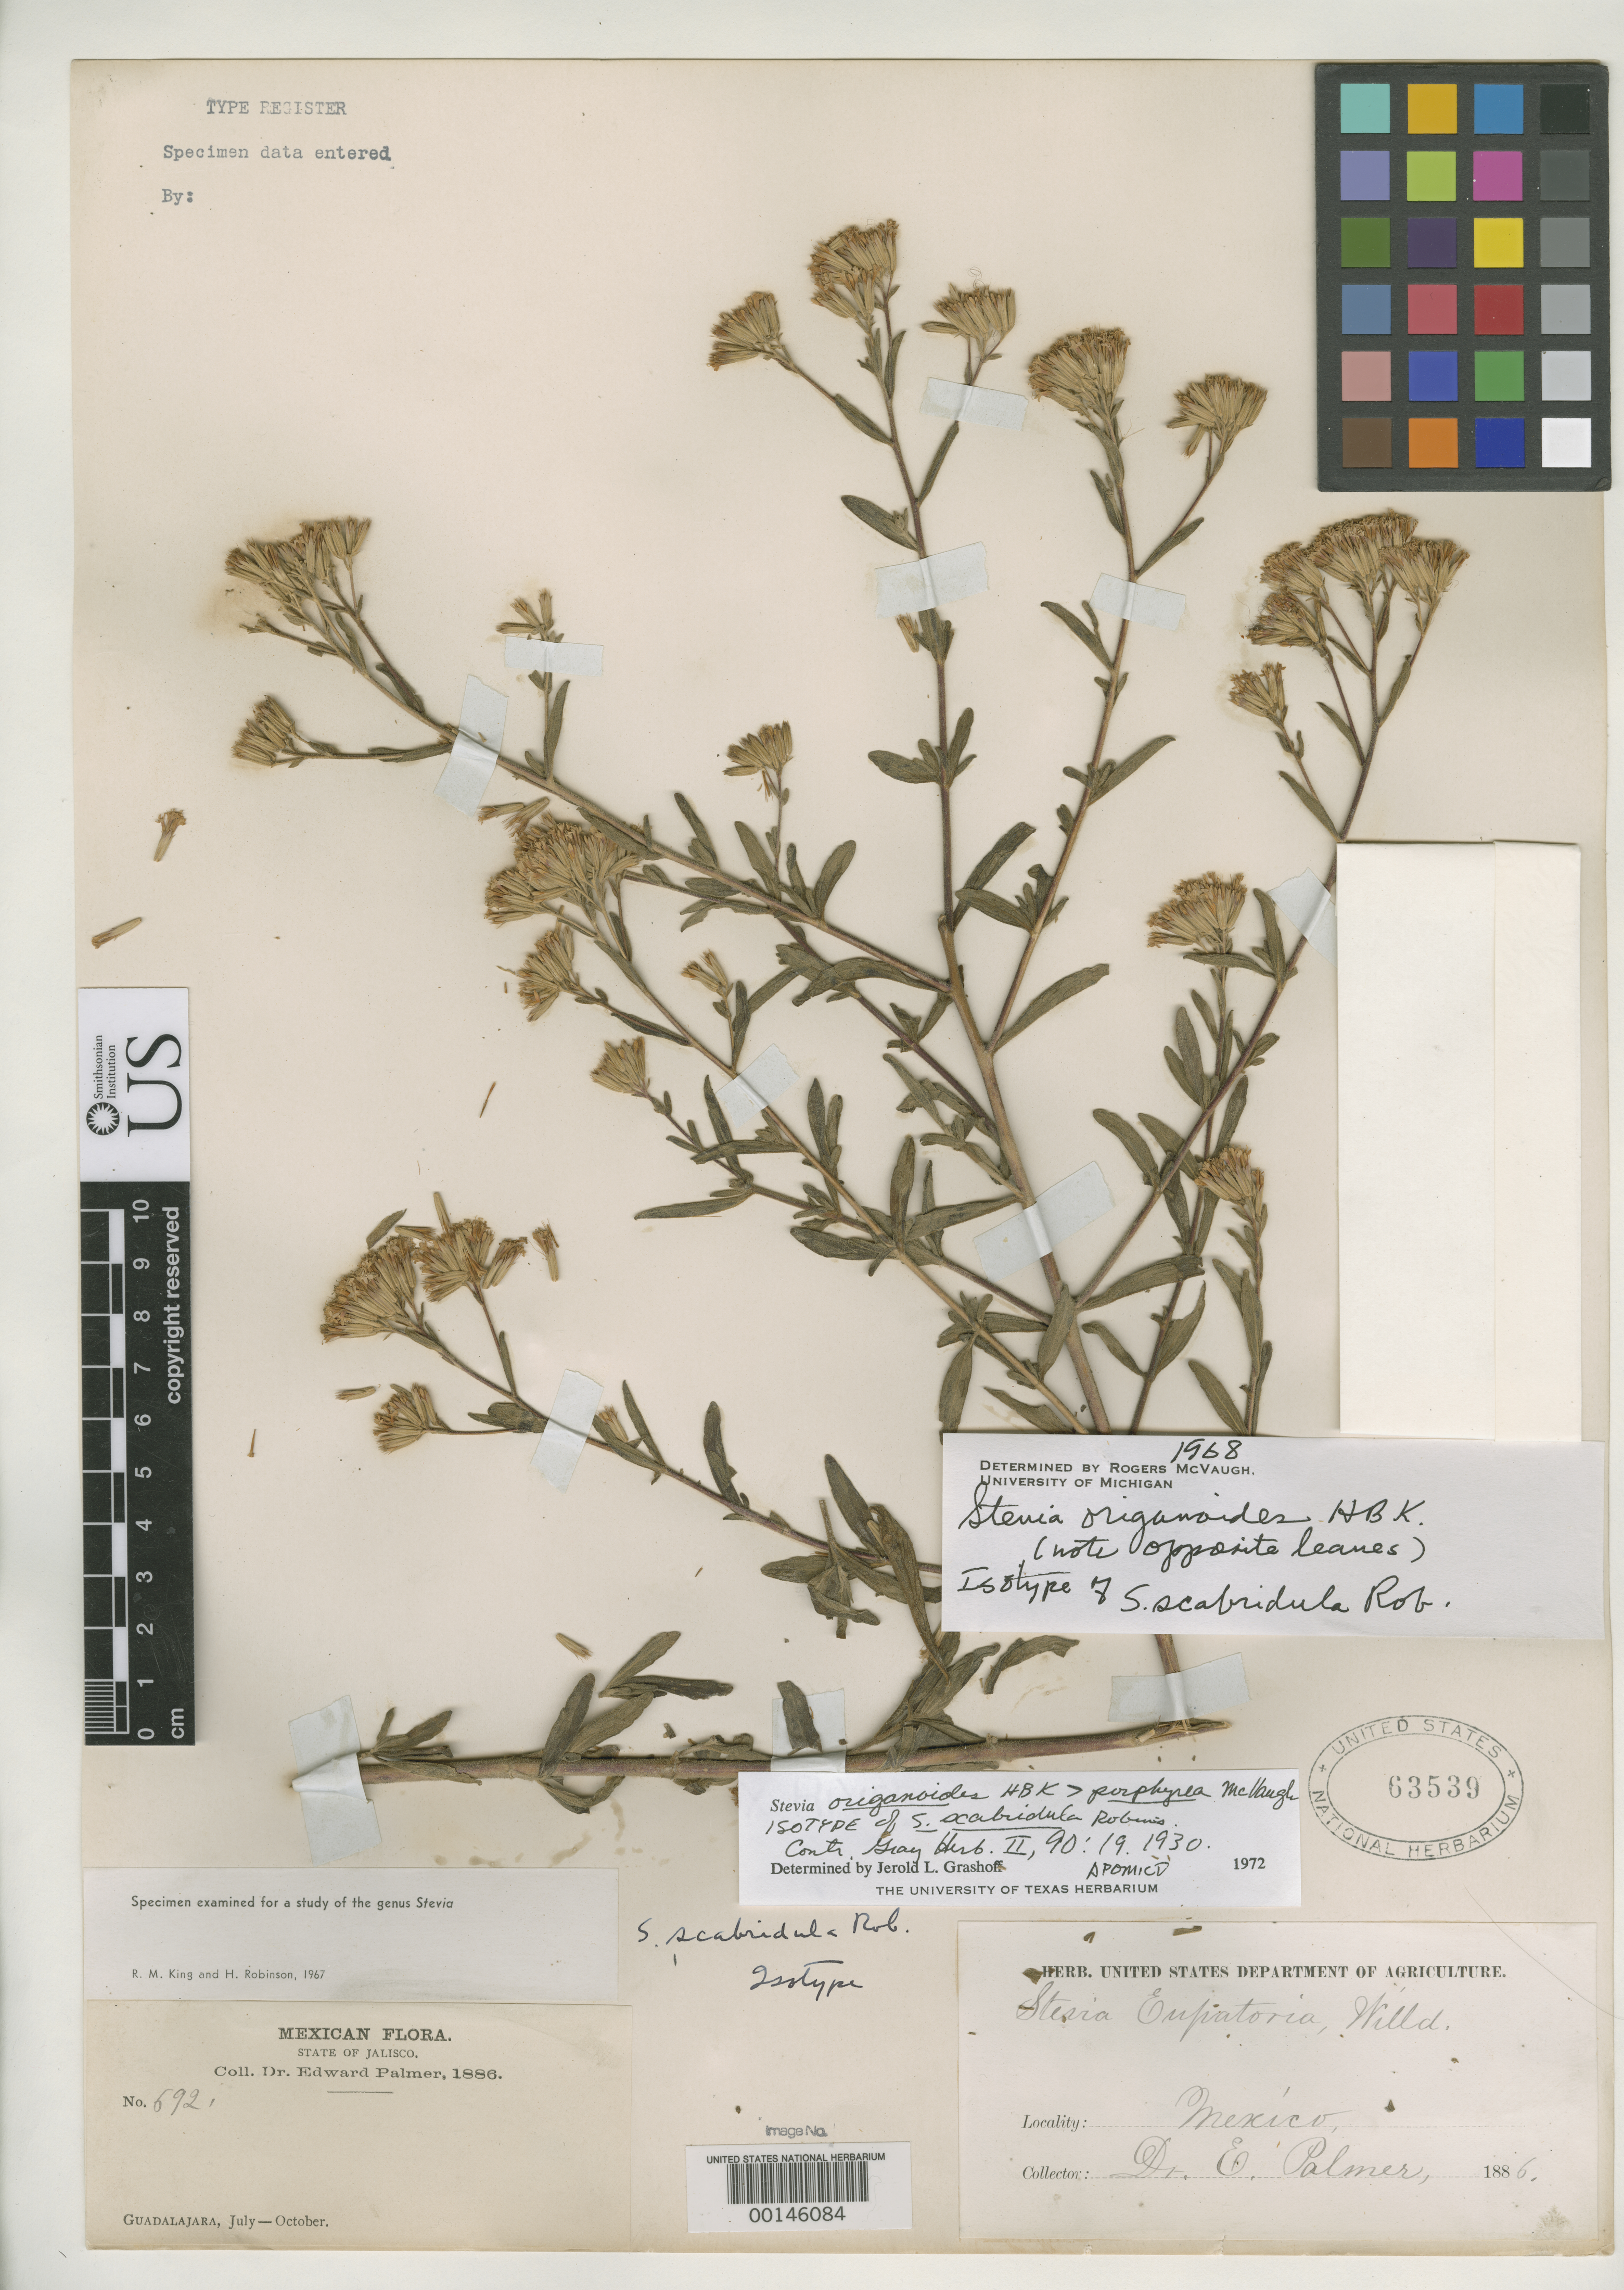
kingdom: Plantae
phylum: Tracheophyta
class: Magnoliopsida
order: Asterales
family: Asteraceae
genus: Stevia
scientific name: Stevia scabridula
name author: B.L. Rob.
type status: Isotype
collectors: E. Palmer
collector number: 692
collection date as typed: Oct 1886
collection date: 1886-10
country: Mexico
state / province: Jalisco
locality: Guadalajara.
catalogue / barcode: US 63539